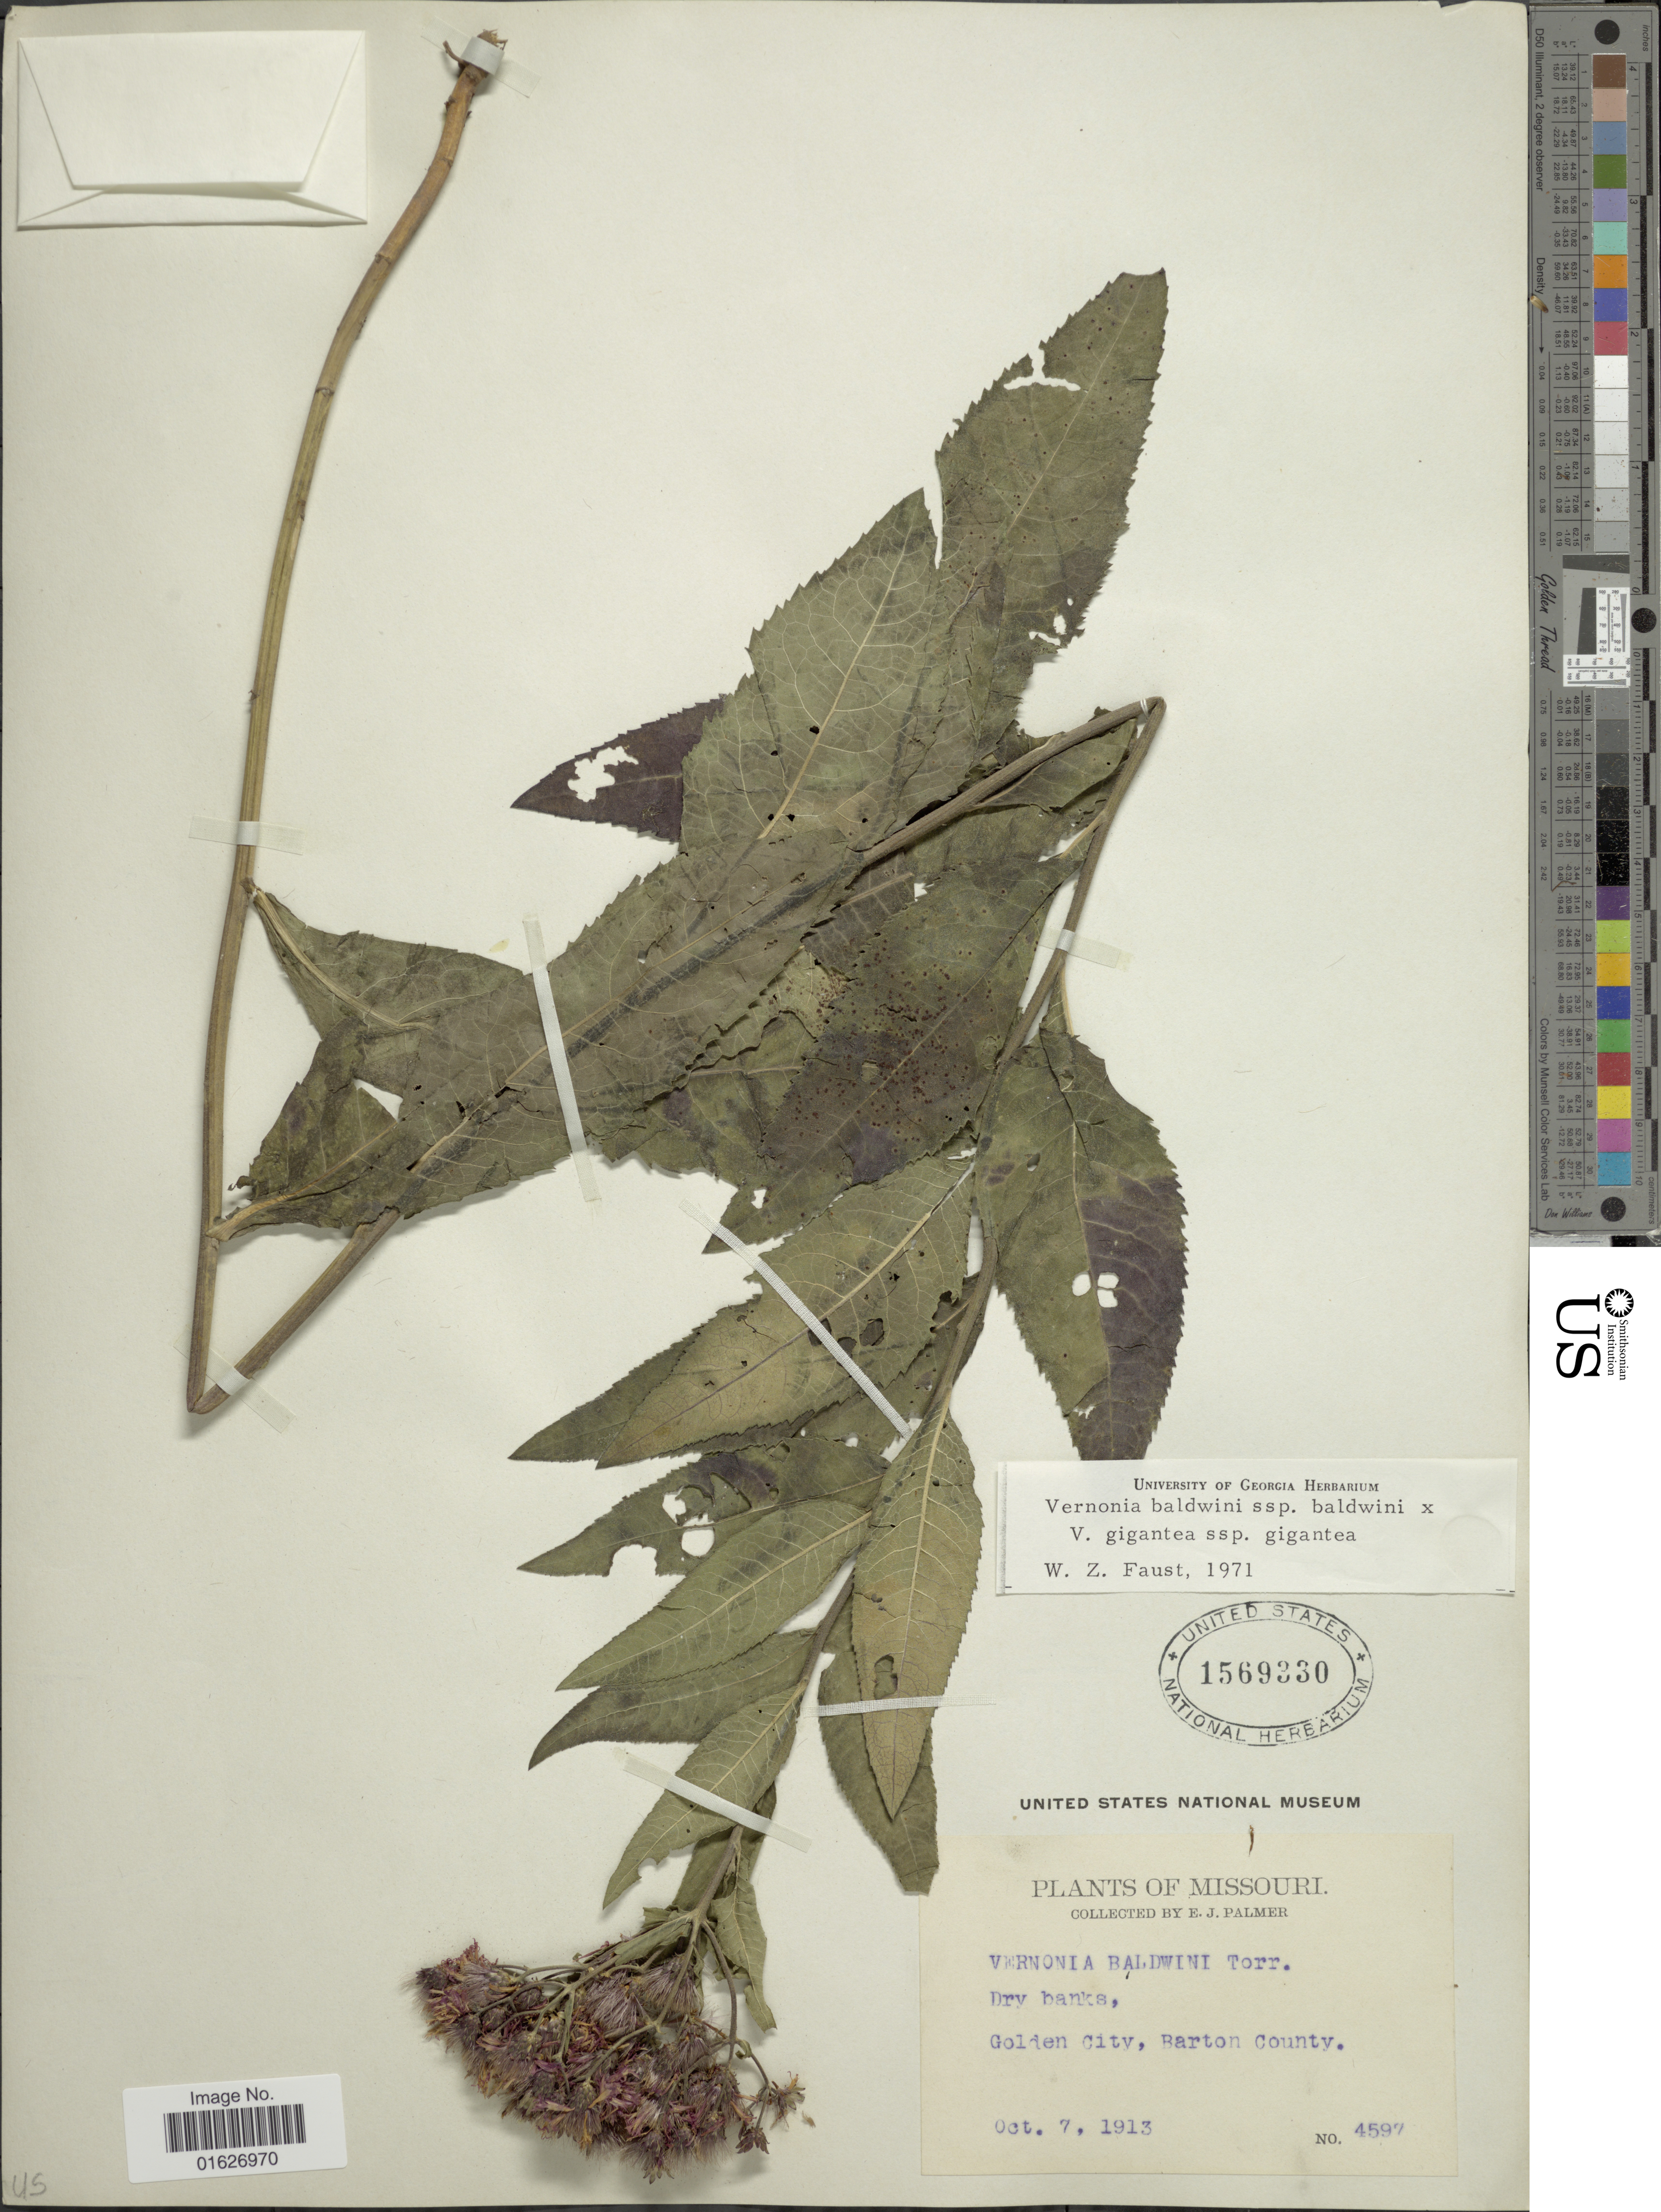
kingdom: Plantae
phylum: Tracheophyta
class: Magnoliopsida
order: Asterales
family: Asteraceae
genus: Vernonia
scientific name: Vernonia baldwinii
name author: Torr.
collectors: E. J. Palmer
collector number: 4597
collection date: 1913-10-07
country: United States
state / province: Missouri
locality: Golden City, Barton County.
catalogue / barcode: US 1569330